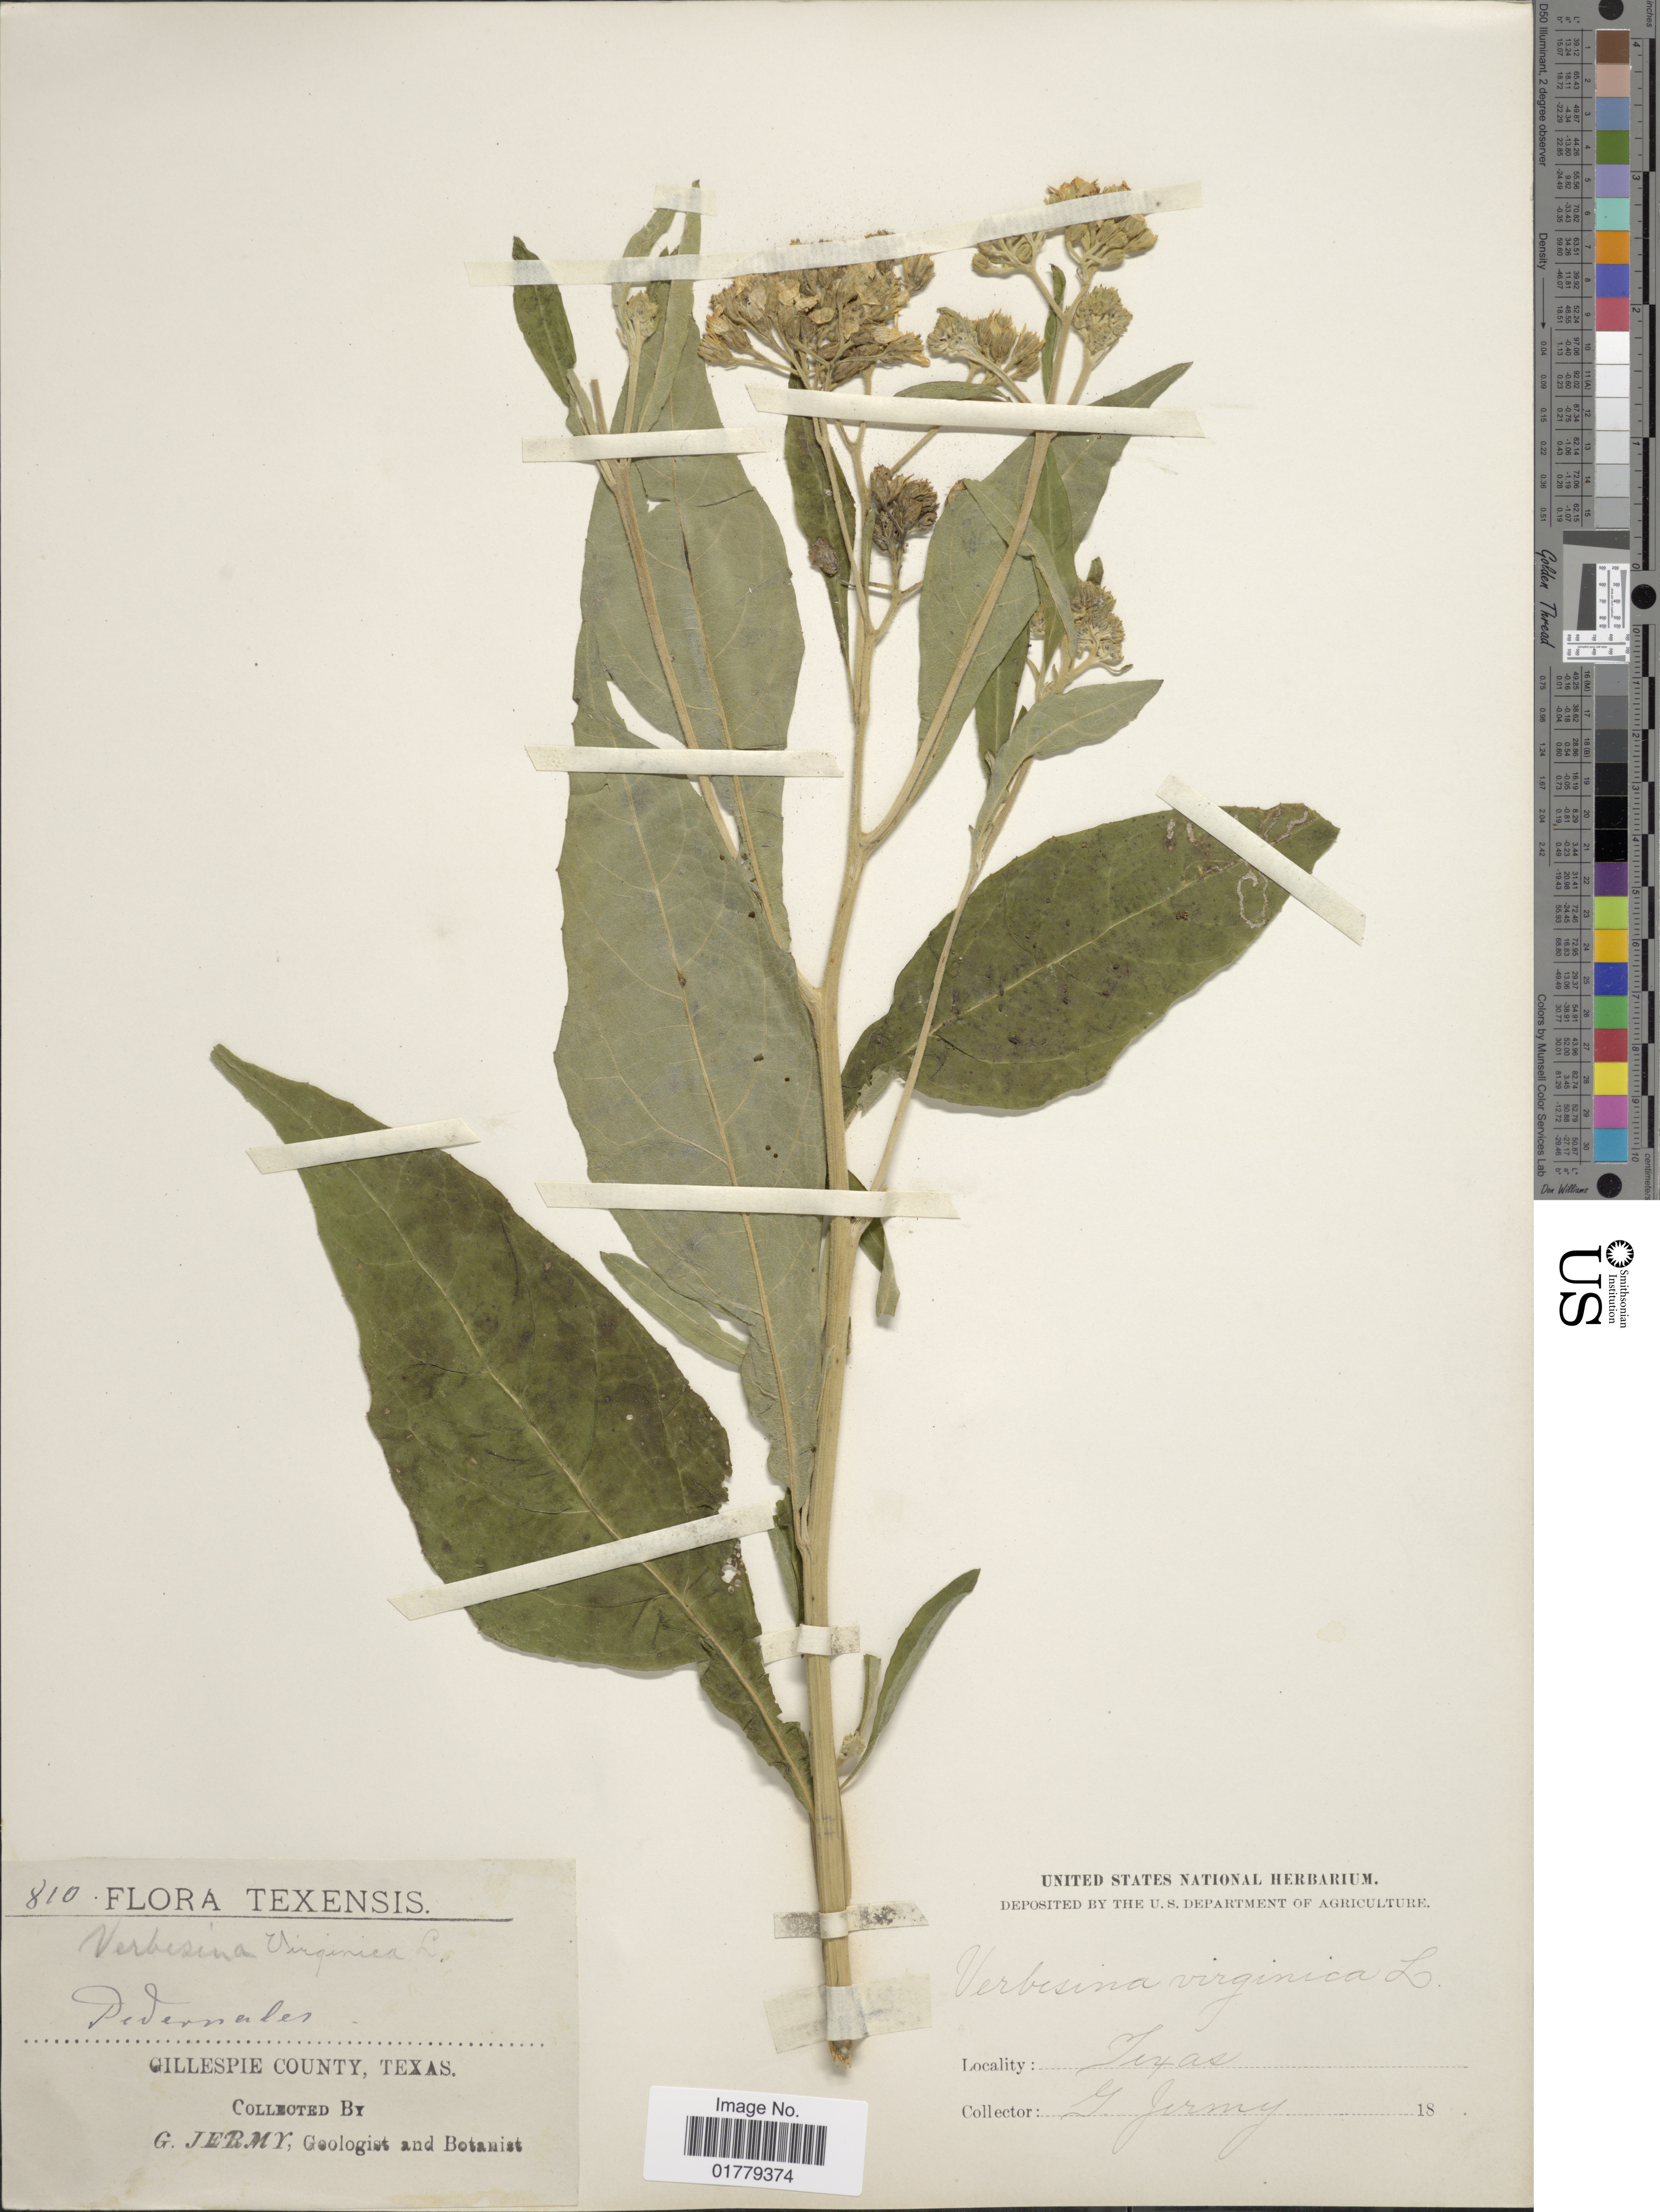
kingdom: Plantae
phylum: Tracheophyta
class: Magnoliopsida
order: Asterales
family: Asteraceae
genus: Verbesina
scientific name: Verbesina virginica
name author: L.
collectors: G. Jermy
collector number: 810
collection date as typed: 18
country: United States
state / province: Texas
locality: Texensis. Pedernales. Gillespie County, Texas